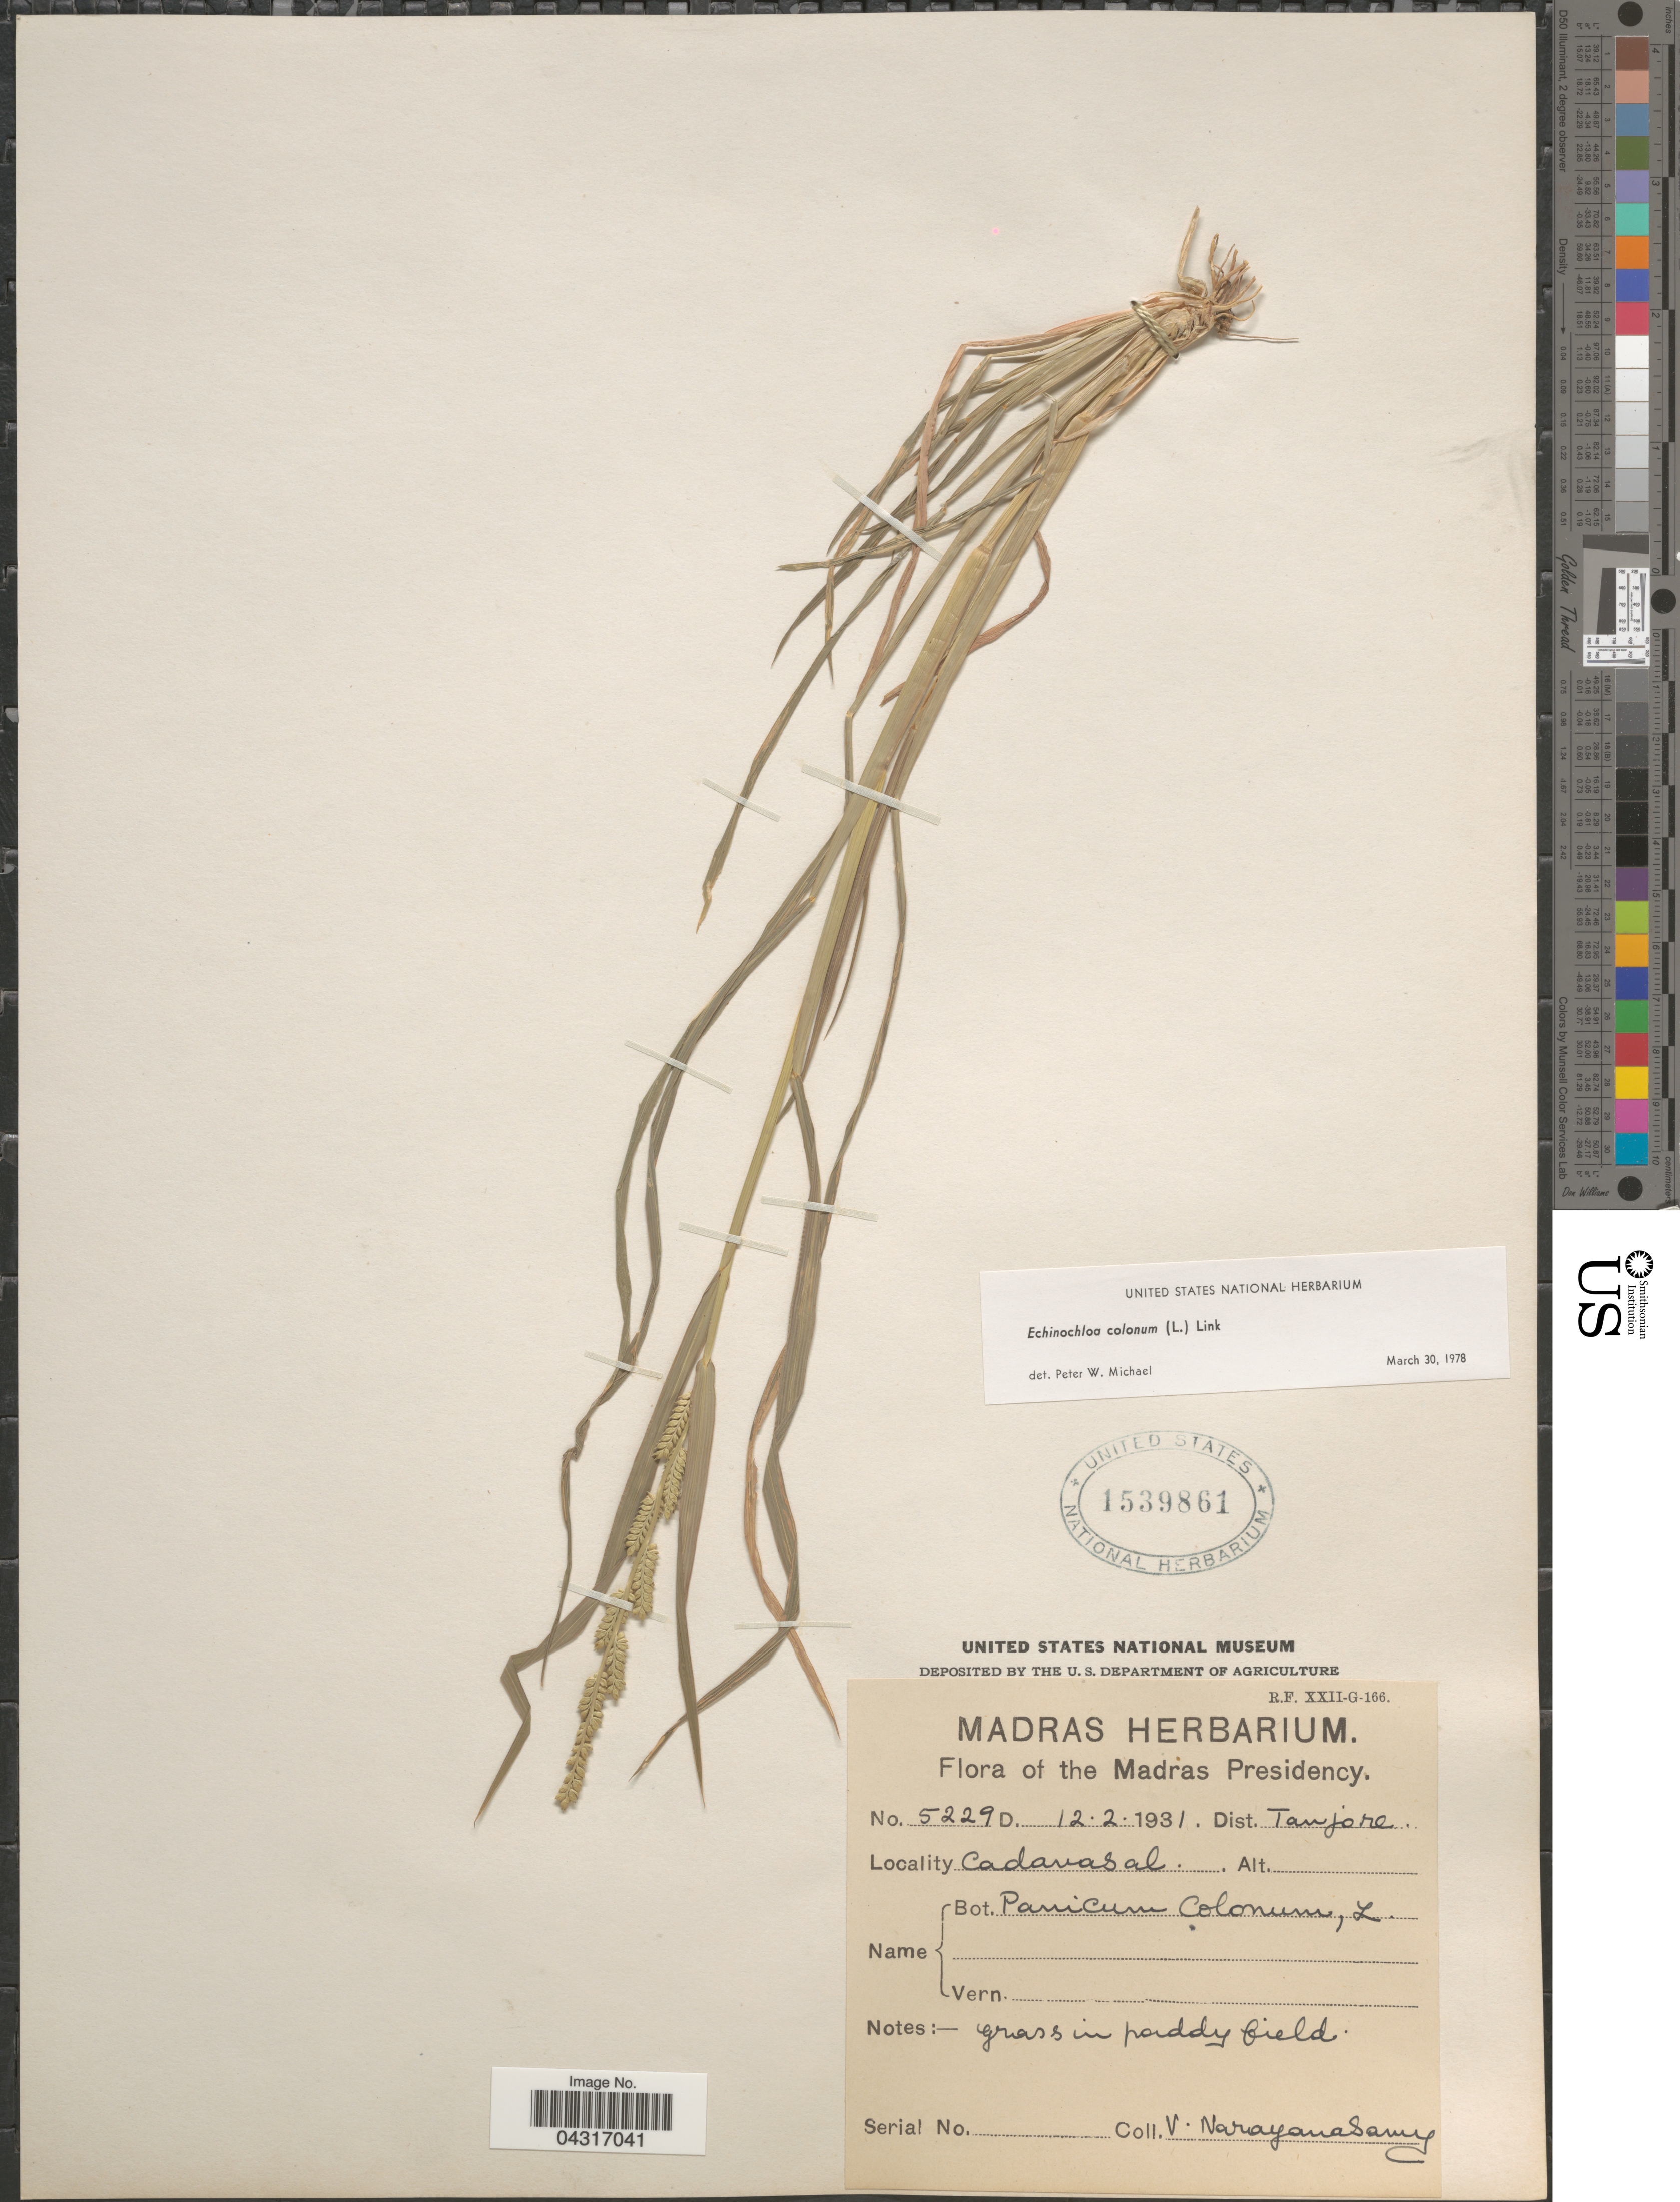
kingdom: Plantae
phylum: Tracheophyta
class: Liliopsida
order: Poales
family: Poaceae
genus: Echinochloa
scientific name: Echinochloa colona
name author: (L.) Link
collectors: V. Narayanaswami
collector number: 5229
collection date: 1931-02-12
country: India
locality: The Madras Presidency. Distr. Tanjore. Cadavasal.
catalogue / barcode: US 1539861